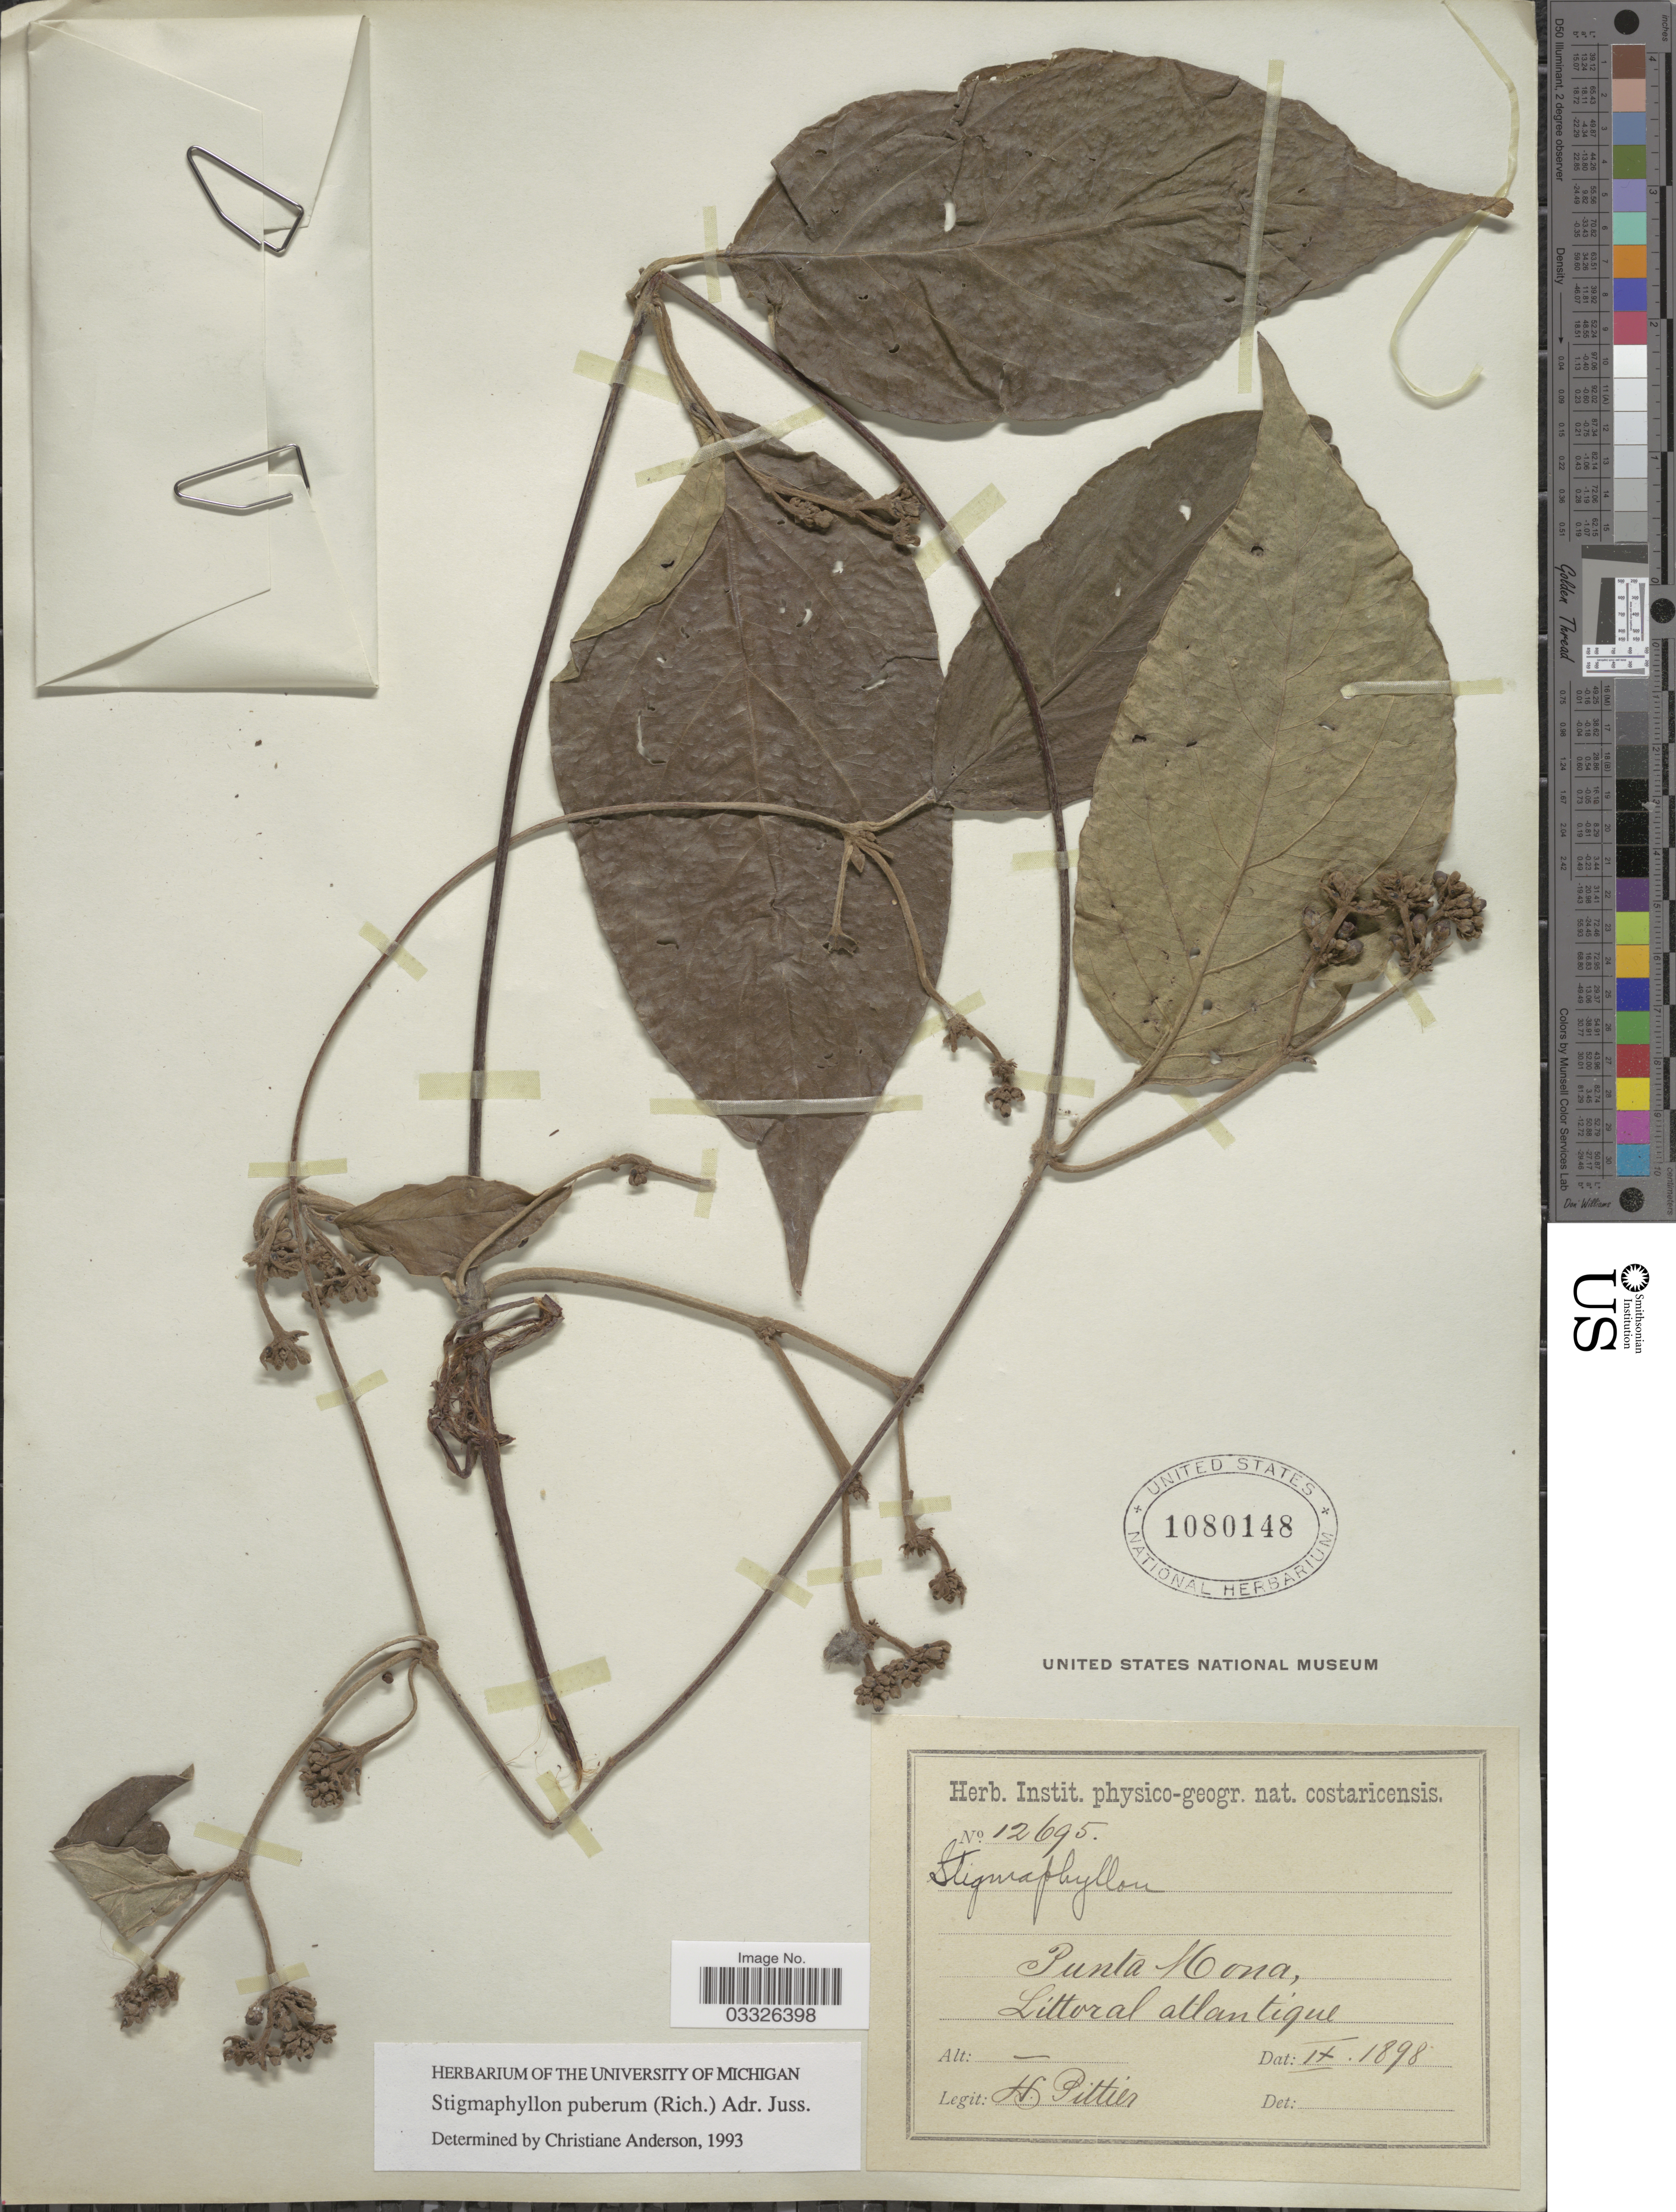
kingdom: Plantae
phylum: Tracheophyta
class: Magnoliopsida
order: Malpighiales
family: Malpighiaceae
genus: Stigmaphyllon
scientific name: Stigmaphyllon puberum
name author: (Rich.) A. Juss.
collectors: H. F. Pittier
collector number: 12695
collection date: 1898-09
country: Costa Rica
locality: Punta Mona, Littoral atlantique.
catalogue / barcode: US 1080148